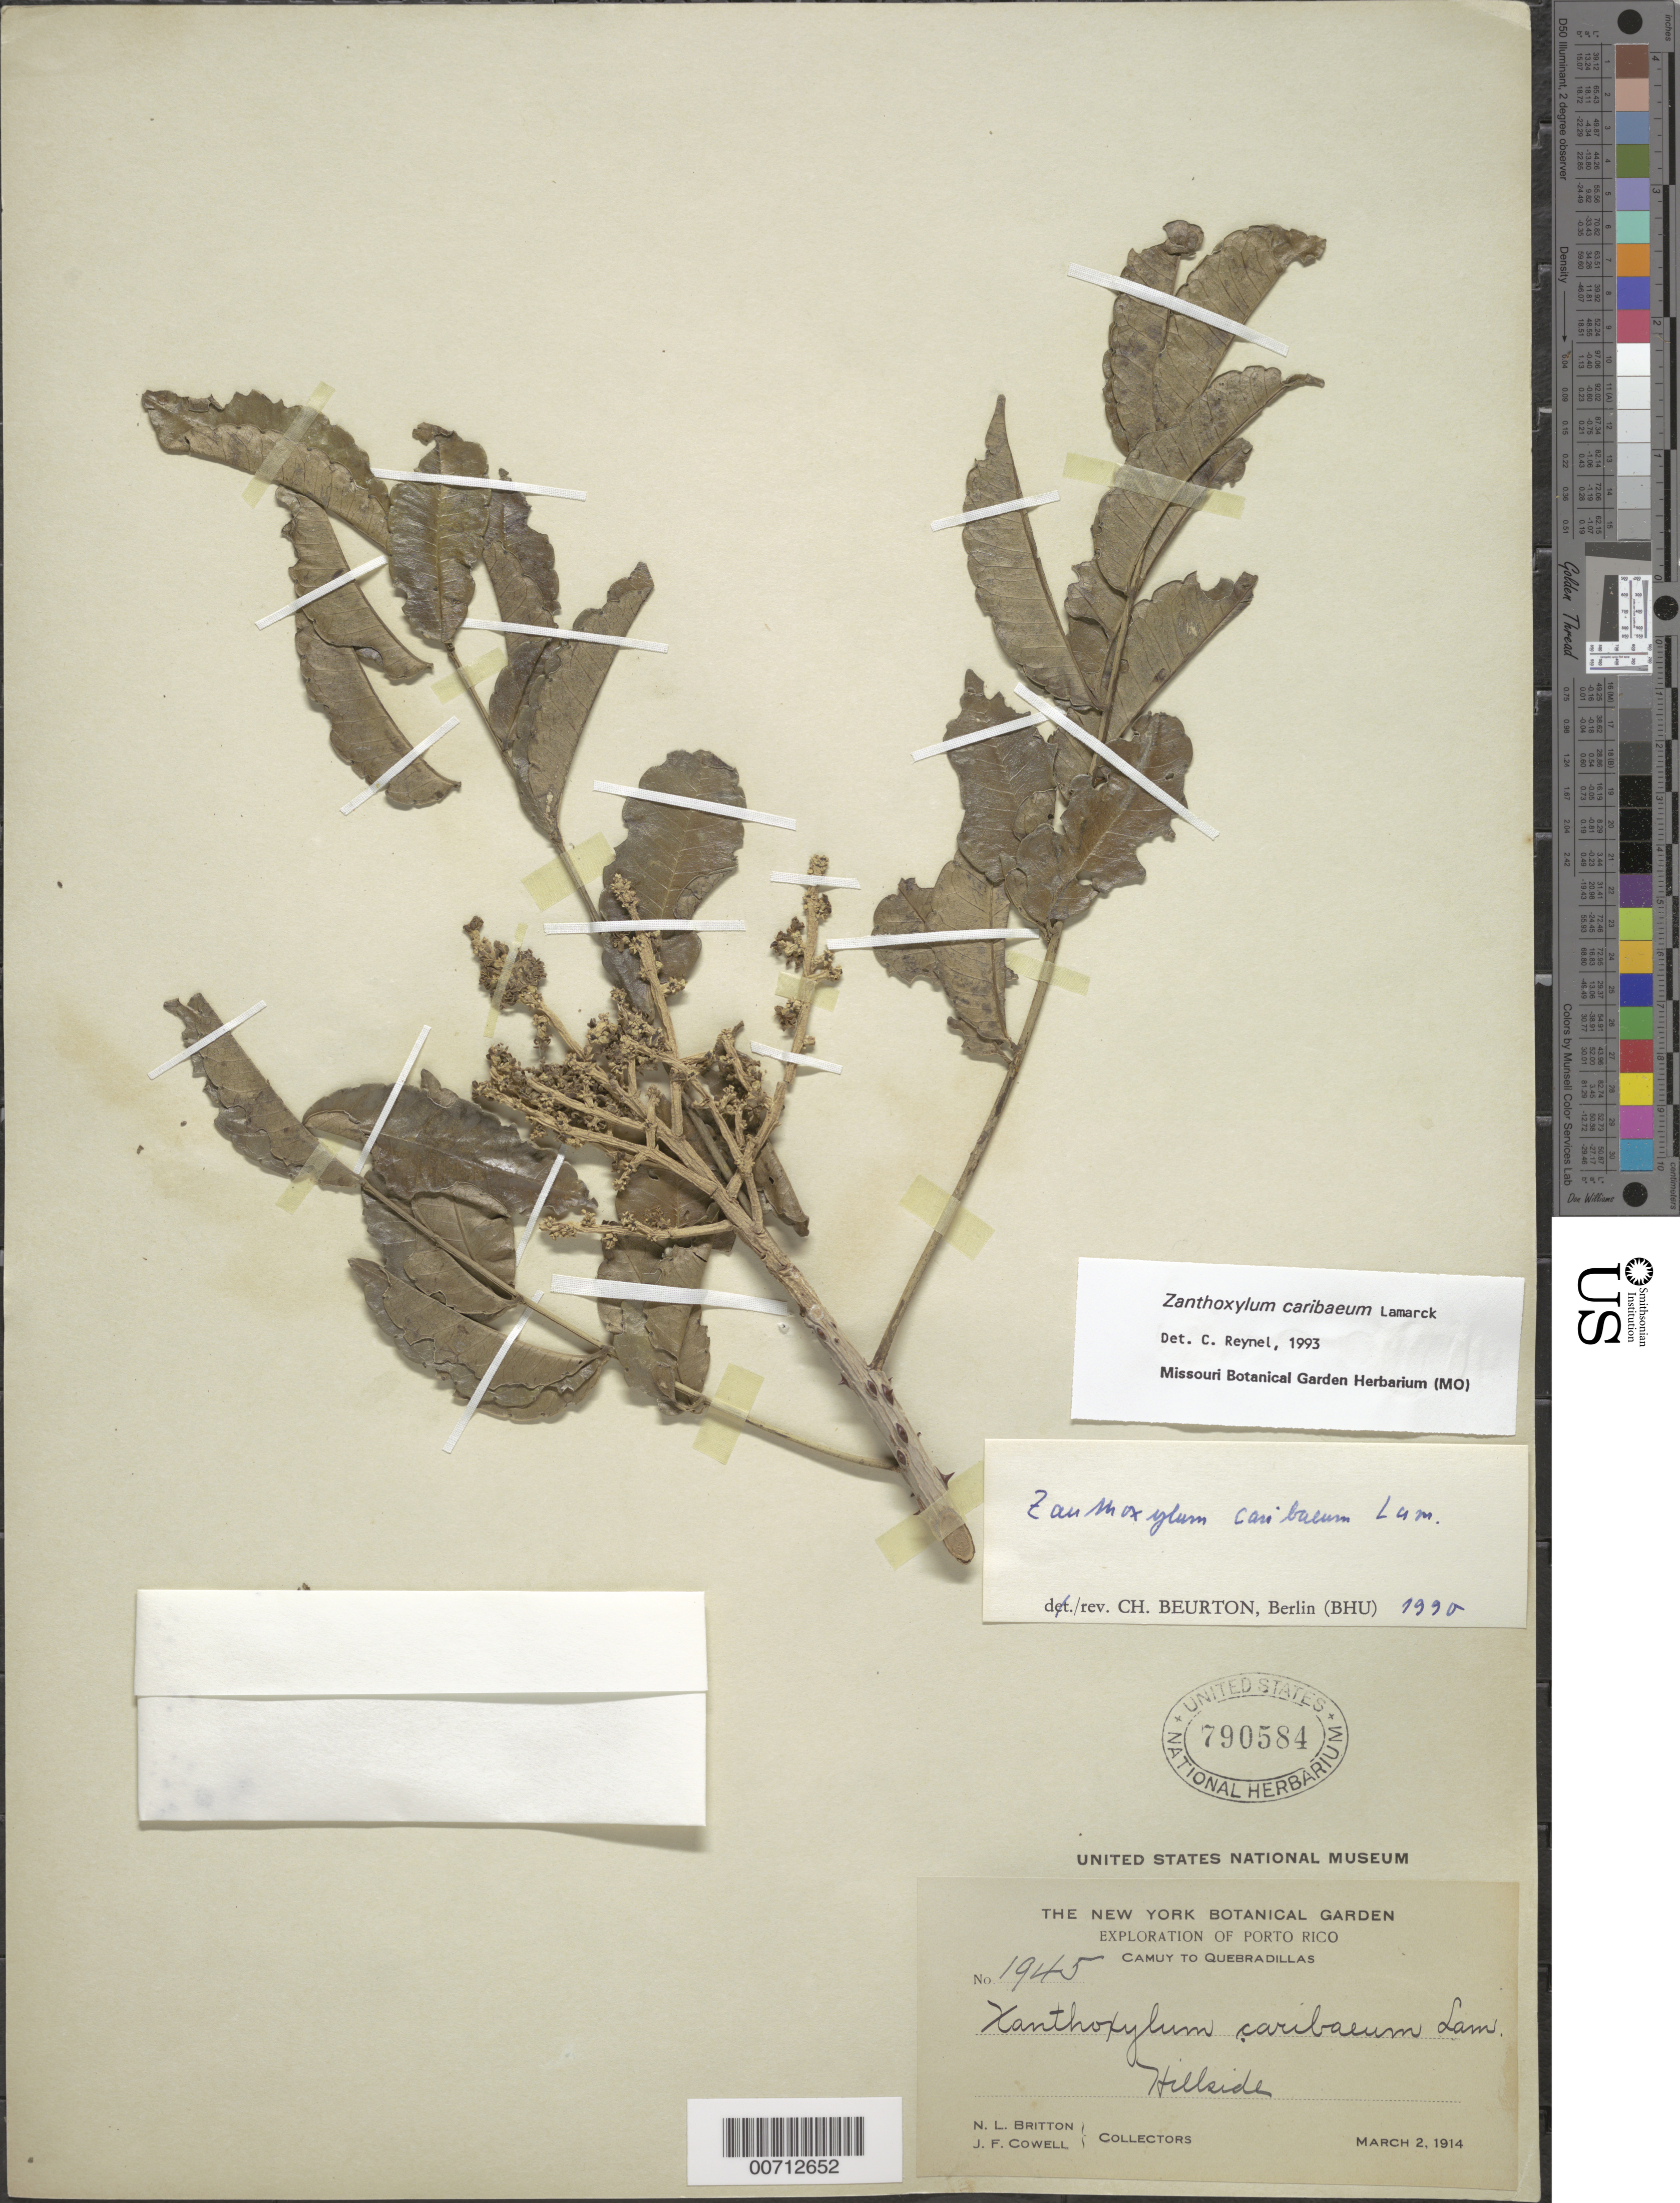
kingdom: Plantae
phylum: Tracheophyta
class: Magnoliopsida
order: Sapindales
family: Rutaceae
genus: Zanthoxylum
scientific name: Zanthoxylum caribaeum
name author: Lam.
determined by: Reynel, Carlos A., (MO), Missouri Botanical Garden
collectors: N. Britton & J. F. Cowell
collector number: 1945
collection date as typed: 02 Mar 1914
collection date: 1914-03-02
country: Puerto Rico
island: Greater Antilles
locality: Camuy to Quebradillas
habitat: Hillside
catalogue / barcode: US 790584